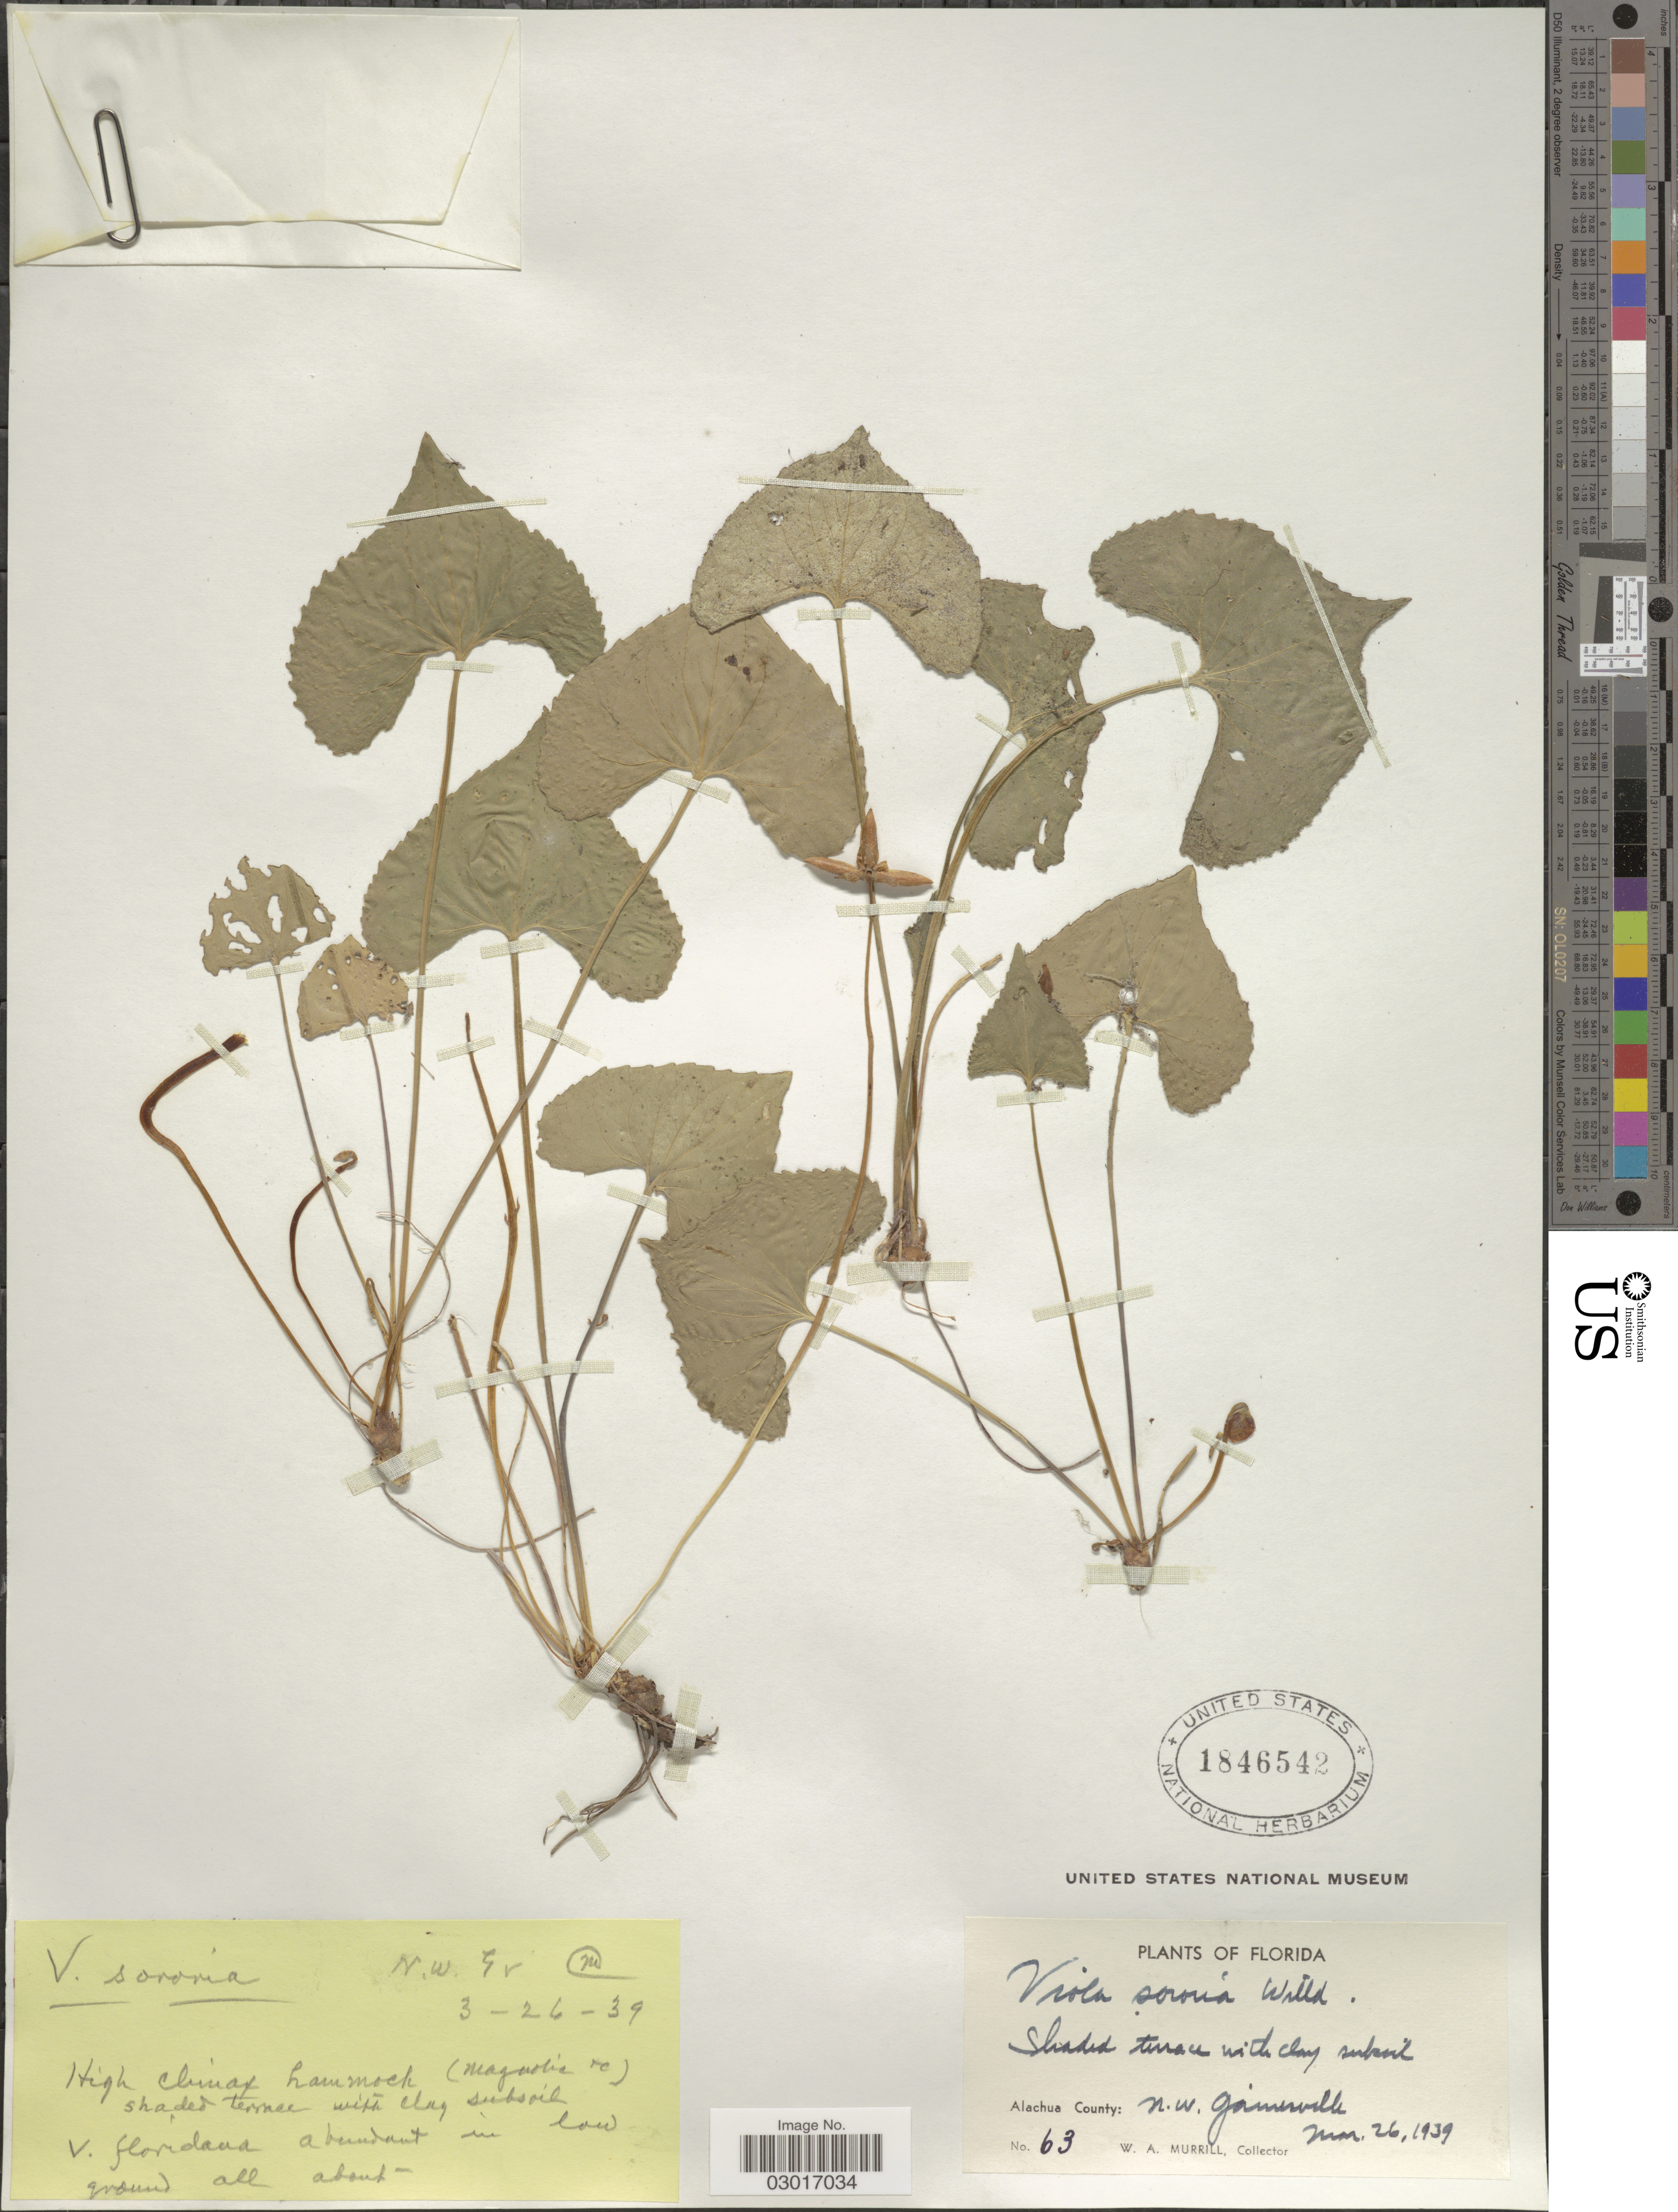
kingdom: Plantae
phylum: Tracheophyta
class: Magnoliopsida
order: Malpighiales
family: Violaceae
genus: Viola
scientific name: Viola sororia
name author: Willd.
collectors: W. A. Murrill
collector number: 63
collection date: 1939-03-26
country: United States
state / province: Florida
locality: Alachua County: N.W. Gainesville.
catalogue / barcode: US 1846542